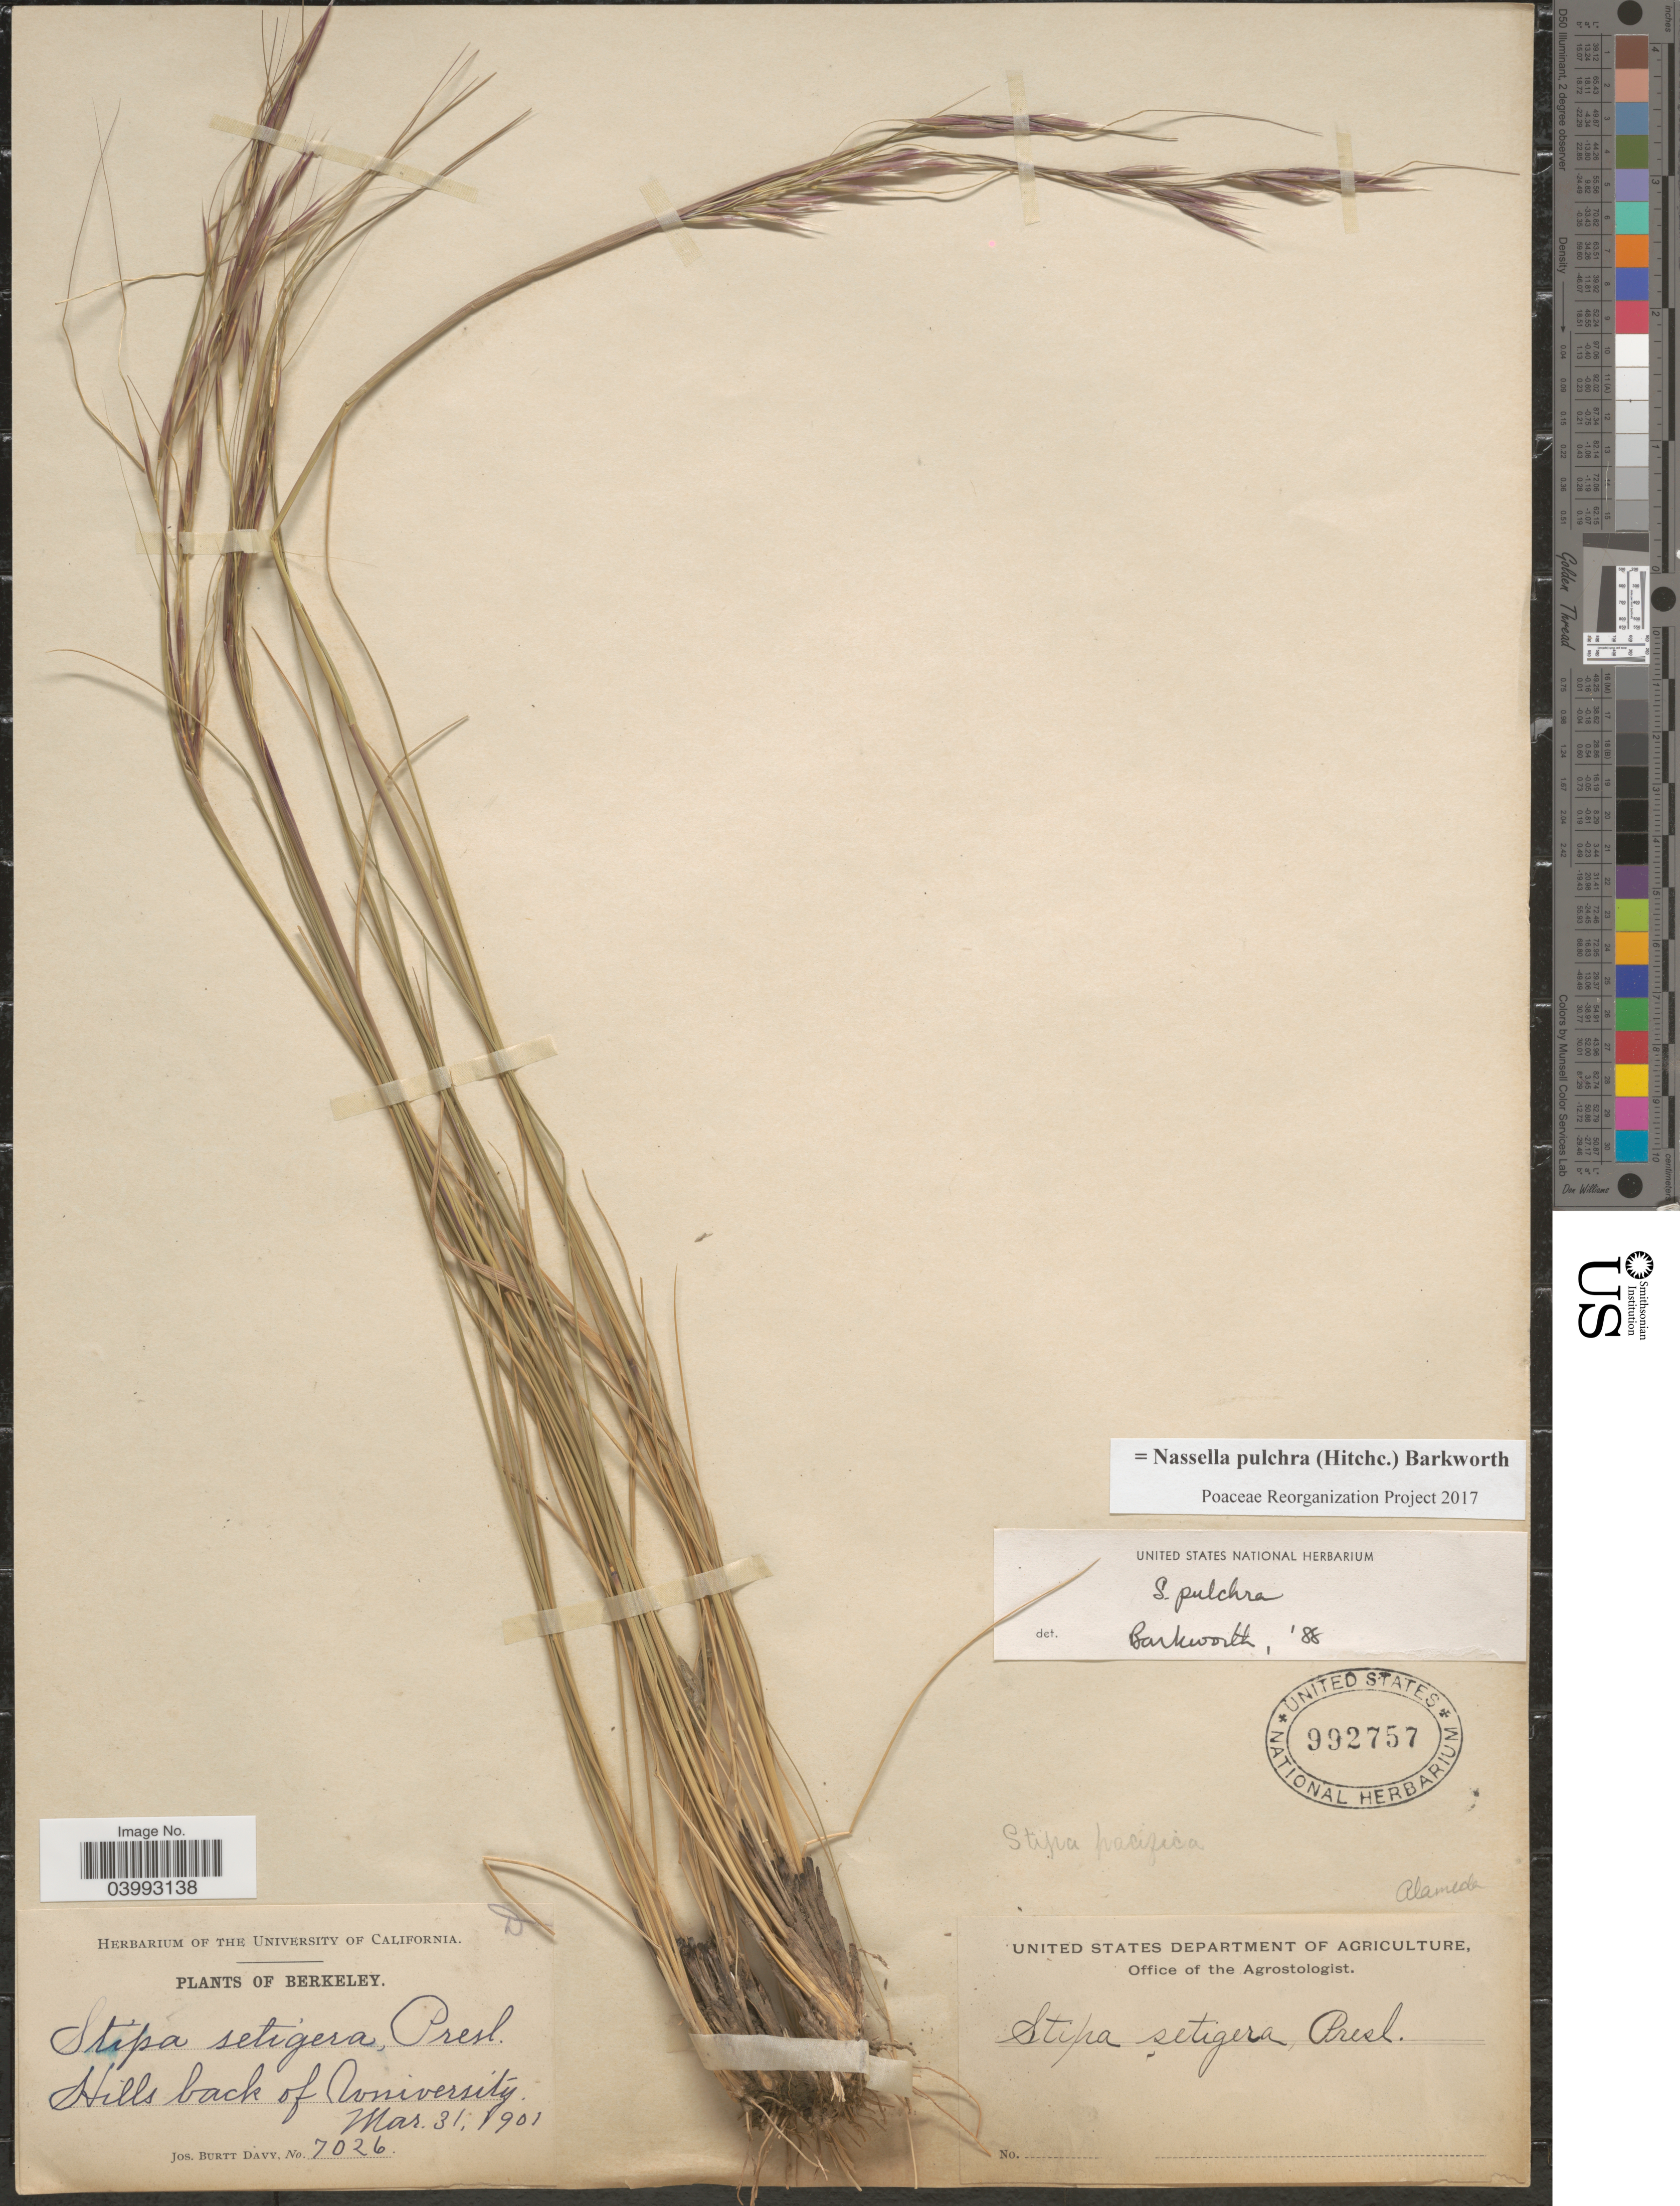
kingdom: Plantae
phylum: Tracheophyta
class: Liliopsida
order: Poales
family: Poaceae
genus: Nassella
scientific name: Nassella pulchra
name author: (Hitchc.) Barkworth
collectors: J. Burtt Davy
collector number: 7026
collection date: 1901-03-31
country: United States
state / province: California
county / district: Alameda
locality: Berkeley. Hills back of University. Alameda.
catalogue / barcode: US 992757